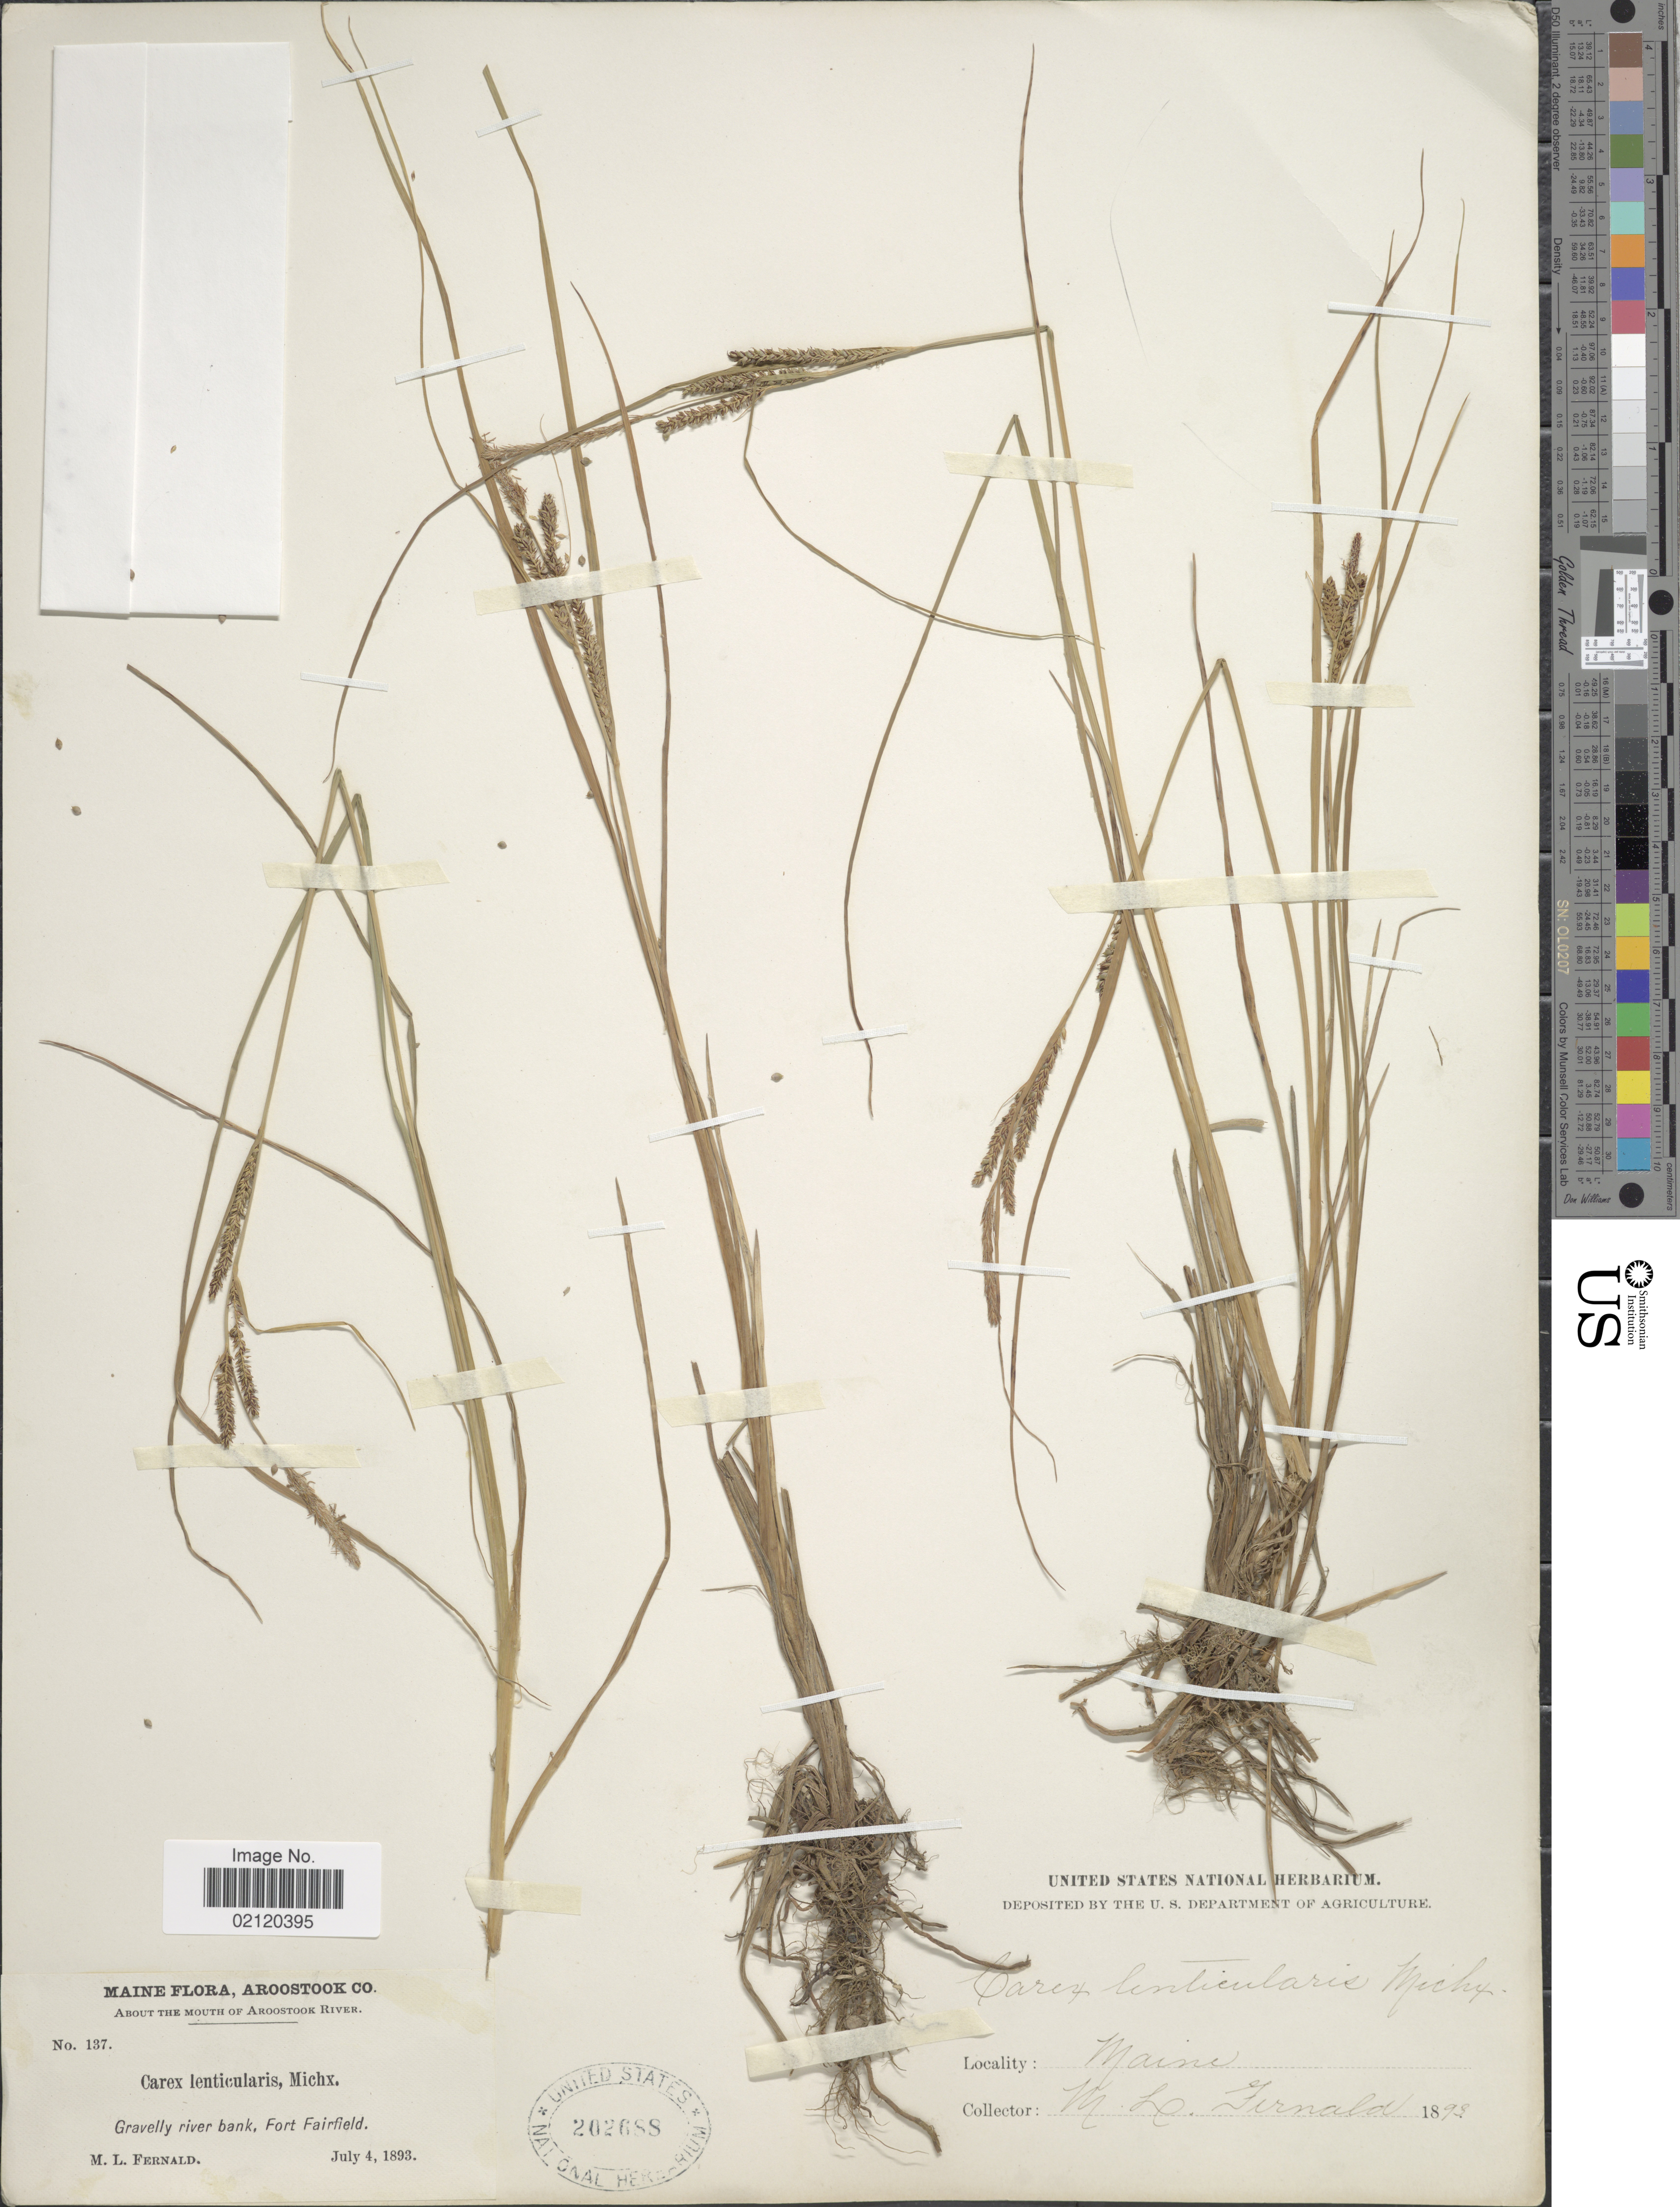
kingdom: Plantae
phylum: Tracheophyta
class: Liliopsida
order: Poales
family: Cyperaceae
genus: Carex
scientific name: Carex lenticularis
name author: Michx.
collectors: M. L. Fernald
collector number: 137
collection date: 1893-07-04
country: United States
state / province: Maine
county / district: Aroostook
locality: Gravelly river bank, Fort Fairfield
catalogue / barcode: US 202688